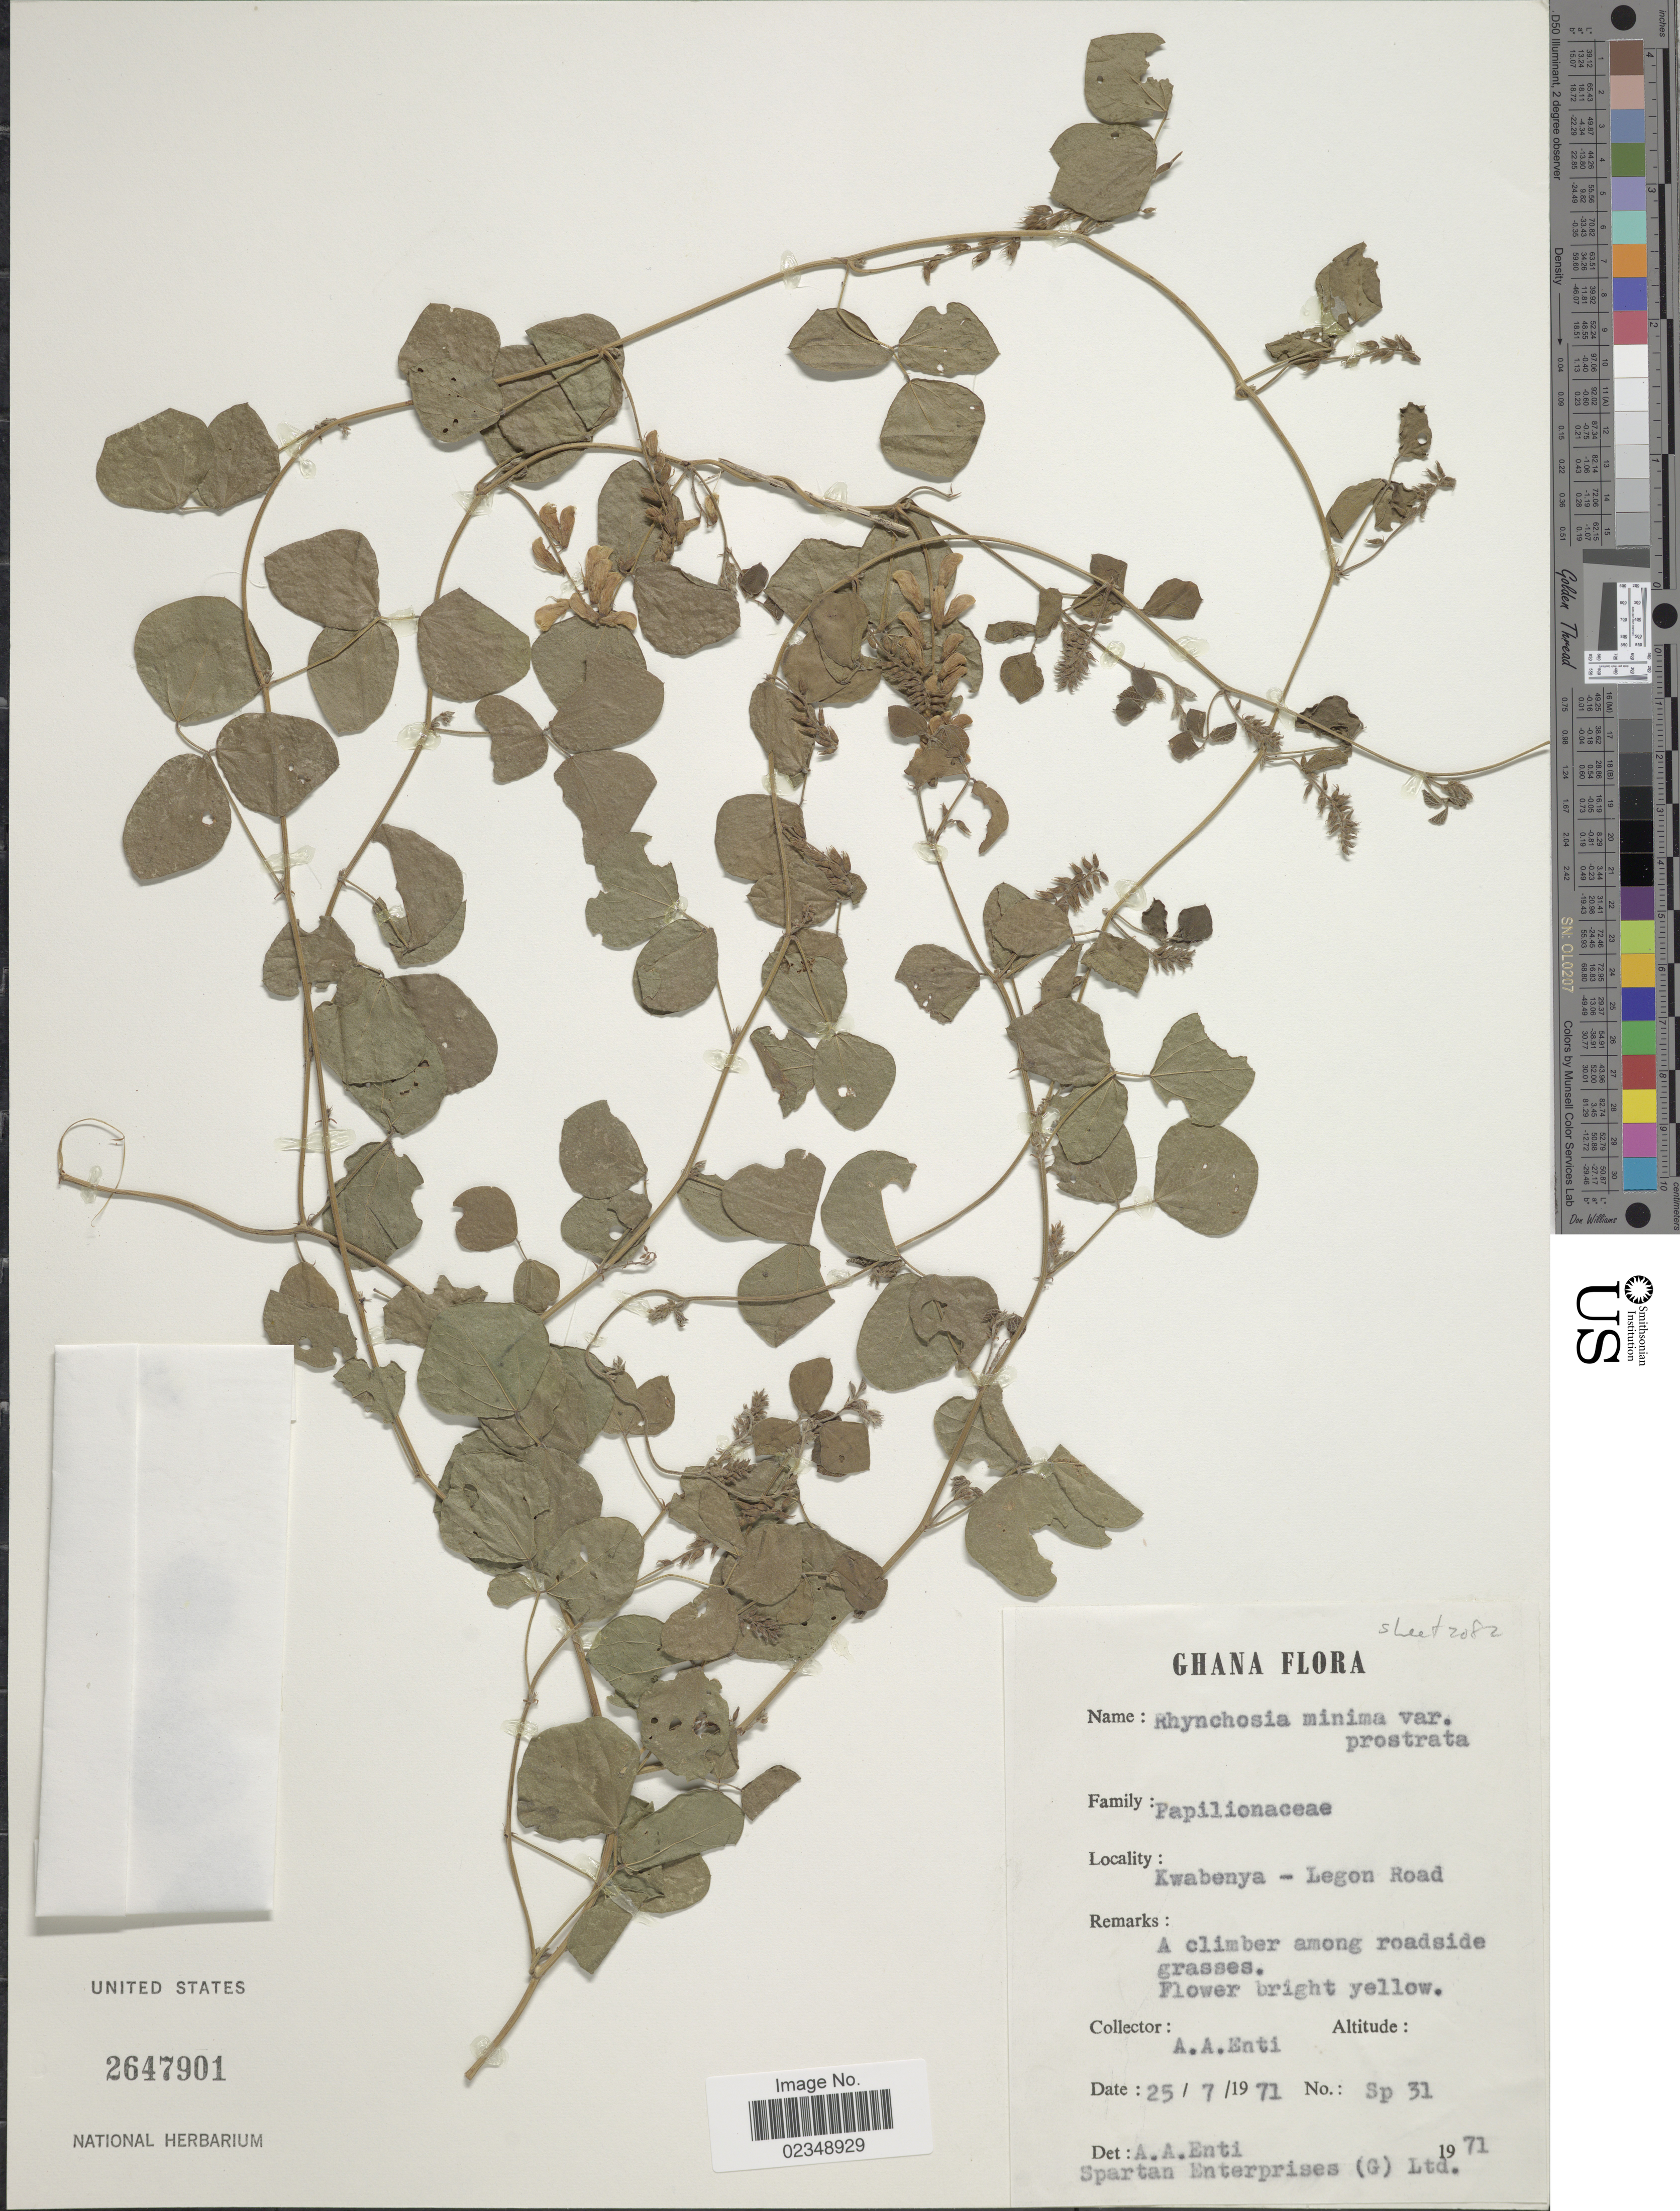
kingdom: Plantae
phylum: Tracheophyta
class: Magnoliopsida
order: Fabales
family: Fabaceae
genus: Rhynchosia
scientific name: Rhynchosia minima var. prostrata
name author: (L.) DC.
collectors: A. Enti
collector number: SP31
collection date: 1971-07-25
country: Ghana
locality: Kwabenya - Legon Road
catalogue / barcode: US 2647901